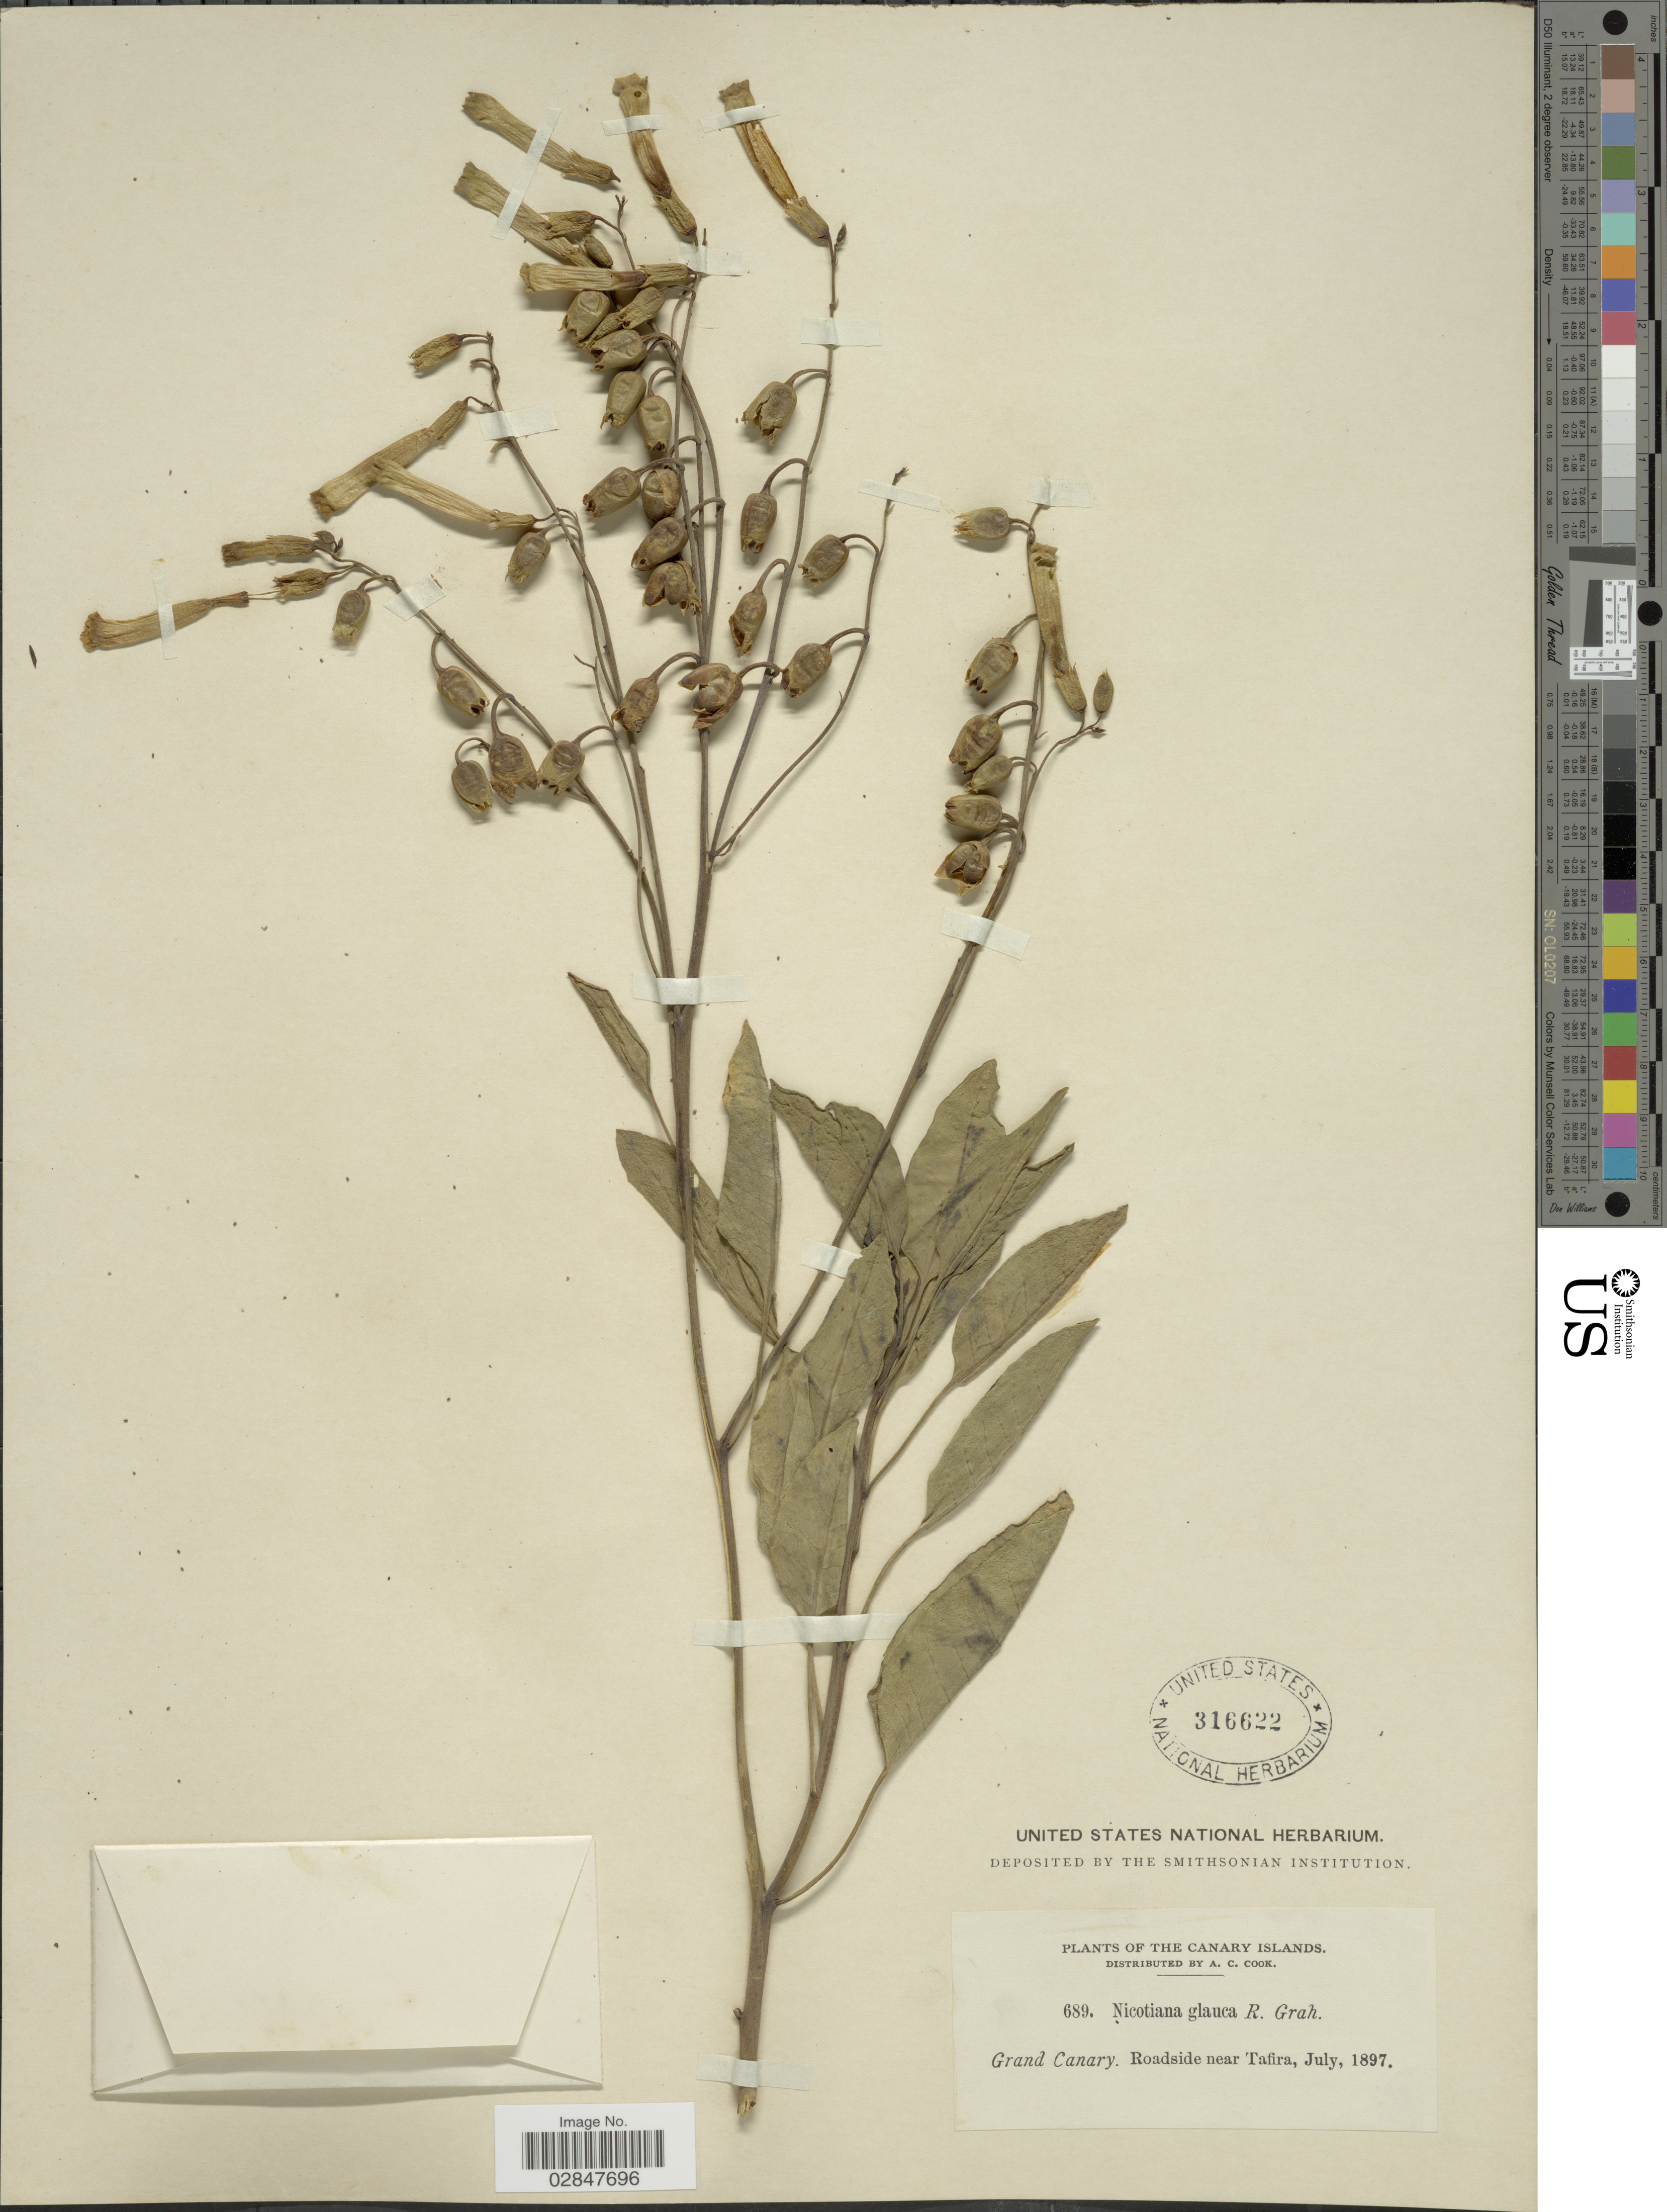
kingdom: Plantae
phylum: Tracheophyta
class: Magnoliopsida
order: Solanales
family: Solanaceae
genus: Nicotiana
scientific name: Nicotiana glauca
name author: Graham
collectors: Alice C. Cook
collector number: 689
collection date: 1897-07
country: Spain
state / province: Canarias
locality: The Canary Islands. Grand Canary. Roadside near Tafira.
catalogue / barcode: US 316622